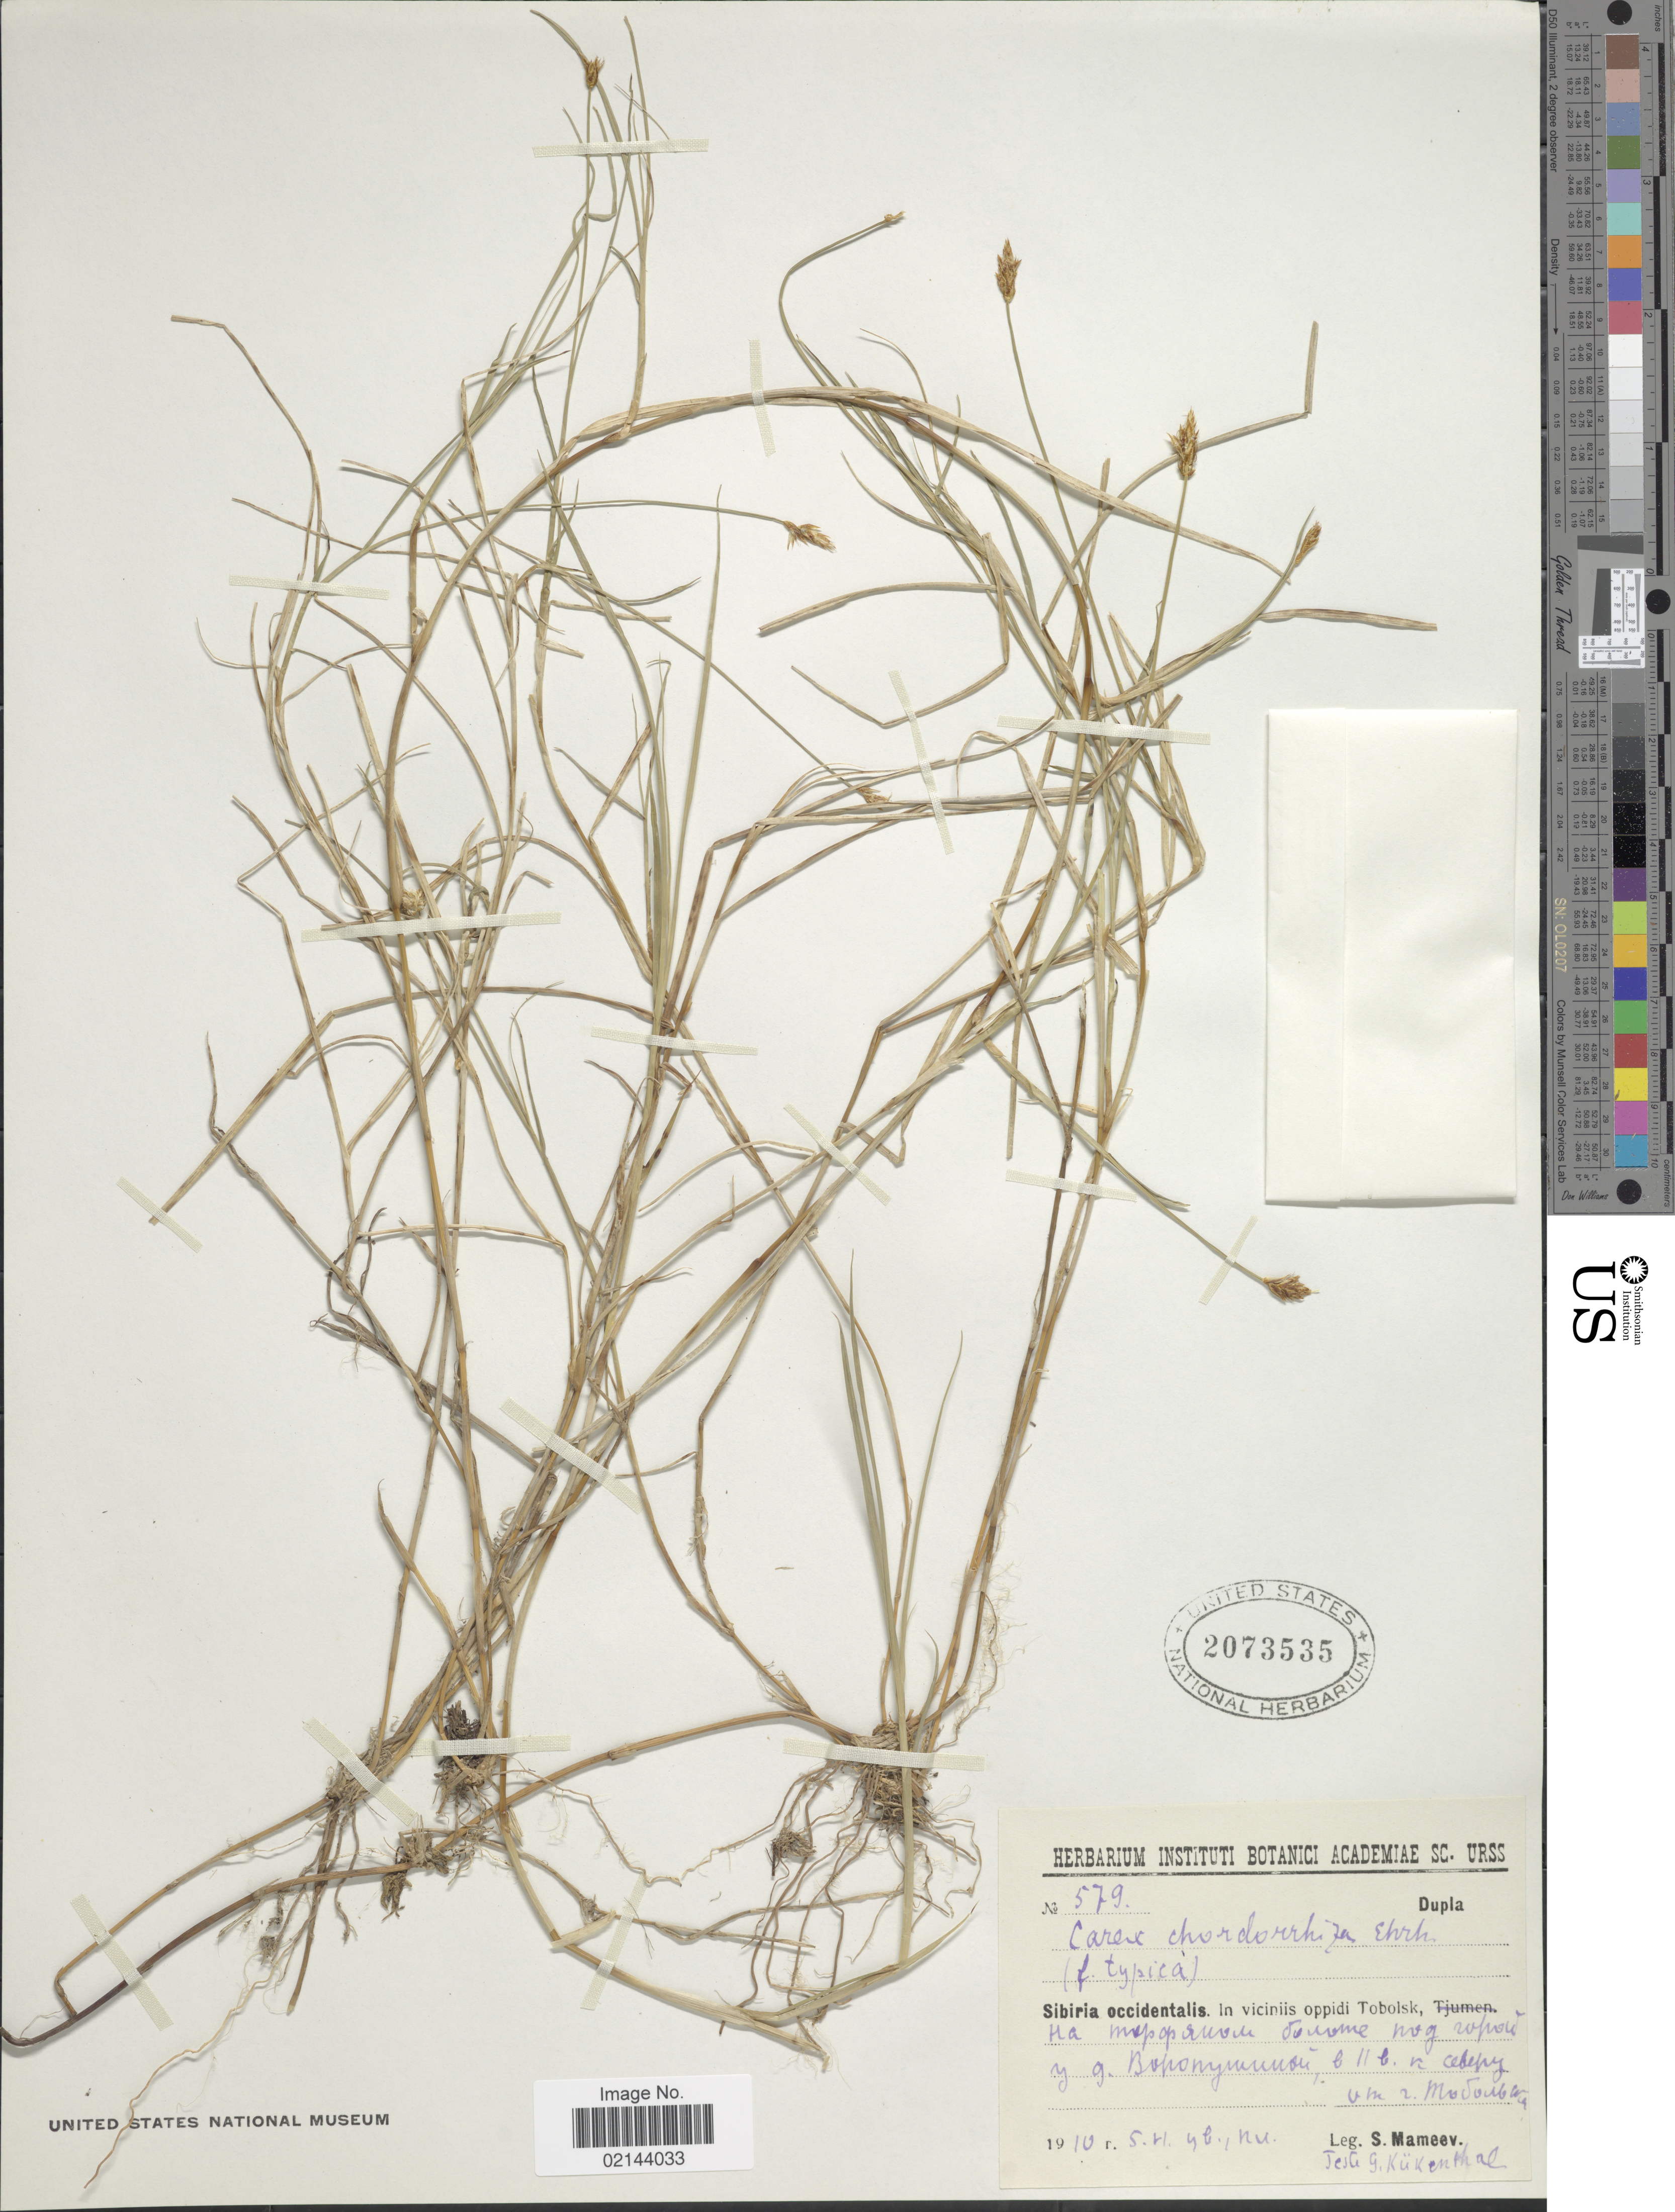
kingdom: Plantae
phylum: Tracheophyta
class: Liliopsida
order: Poales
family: Cyperaceae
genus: Carex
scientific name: Carex chordorrhiza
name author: L. f.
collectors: S. Mameev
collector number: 579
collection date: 1910-06-05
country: Russian Federation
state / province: Tyumen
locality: Sibiria occidentalis. In viciniis oppidi Tobolsk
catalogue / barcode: US 2073535